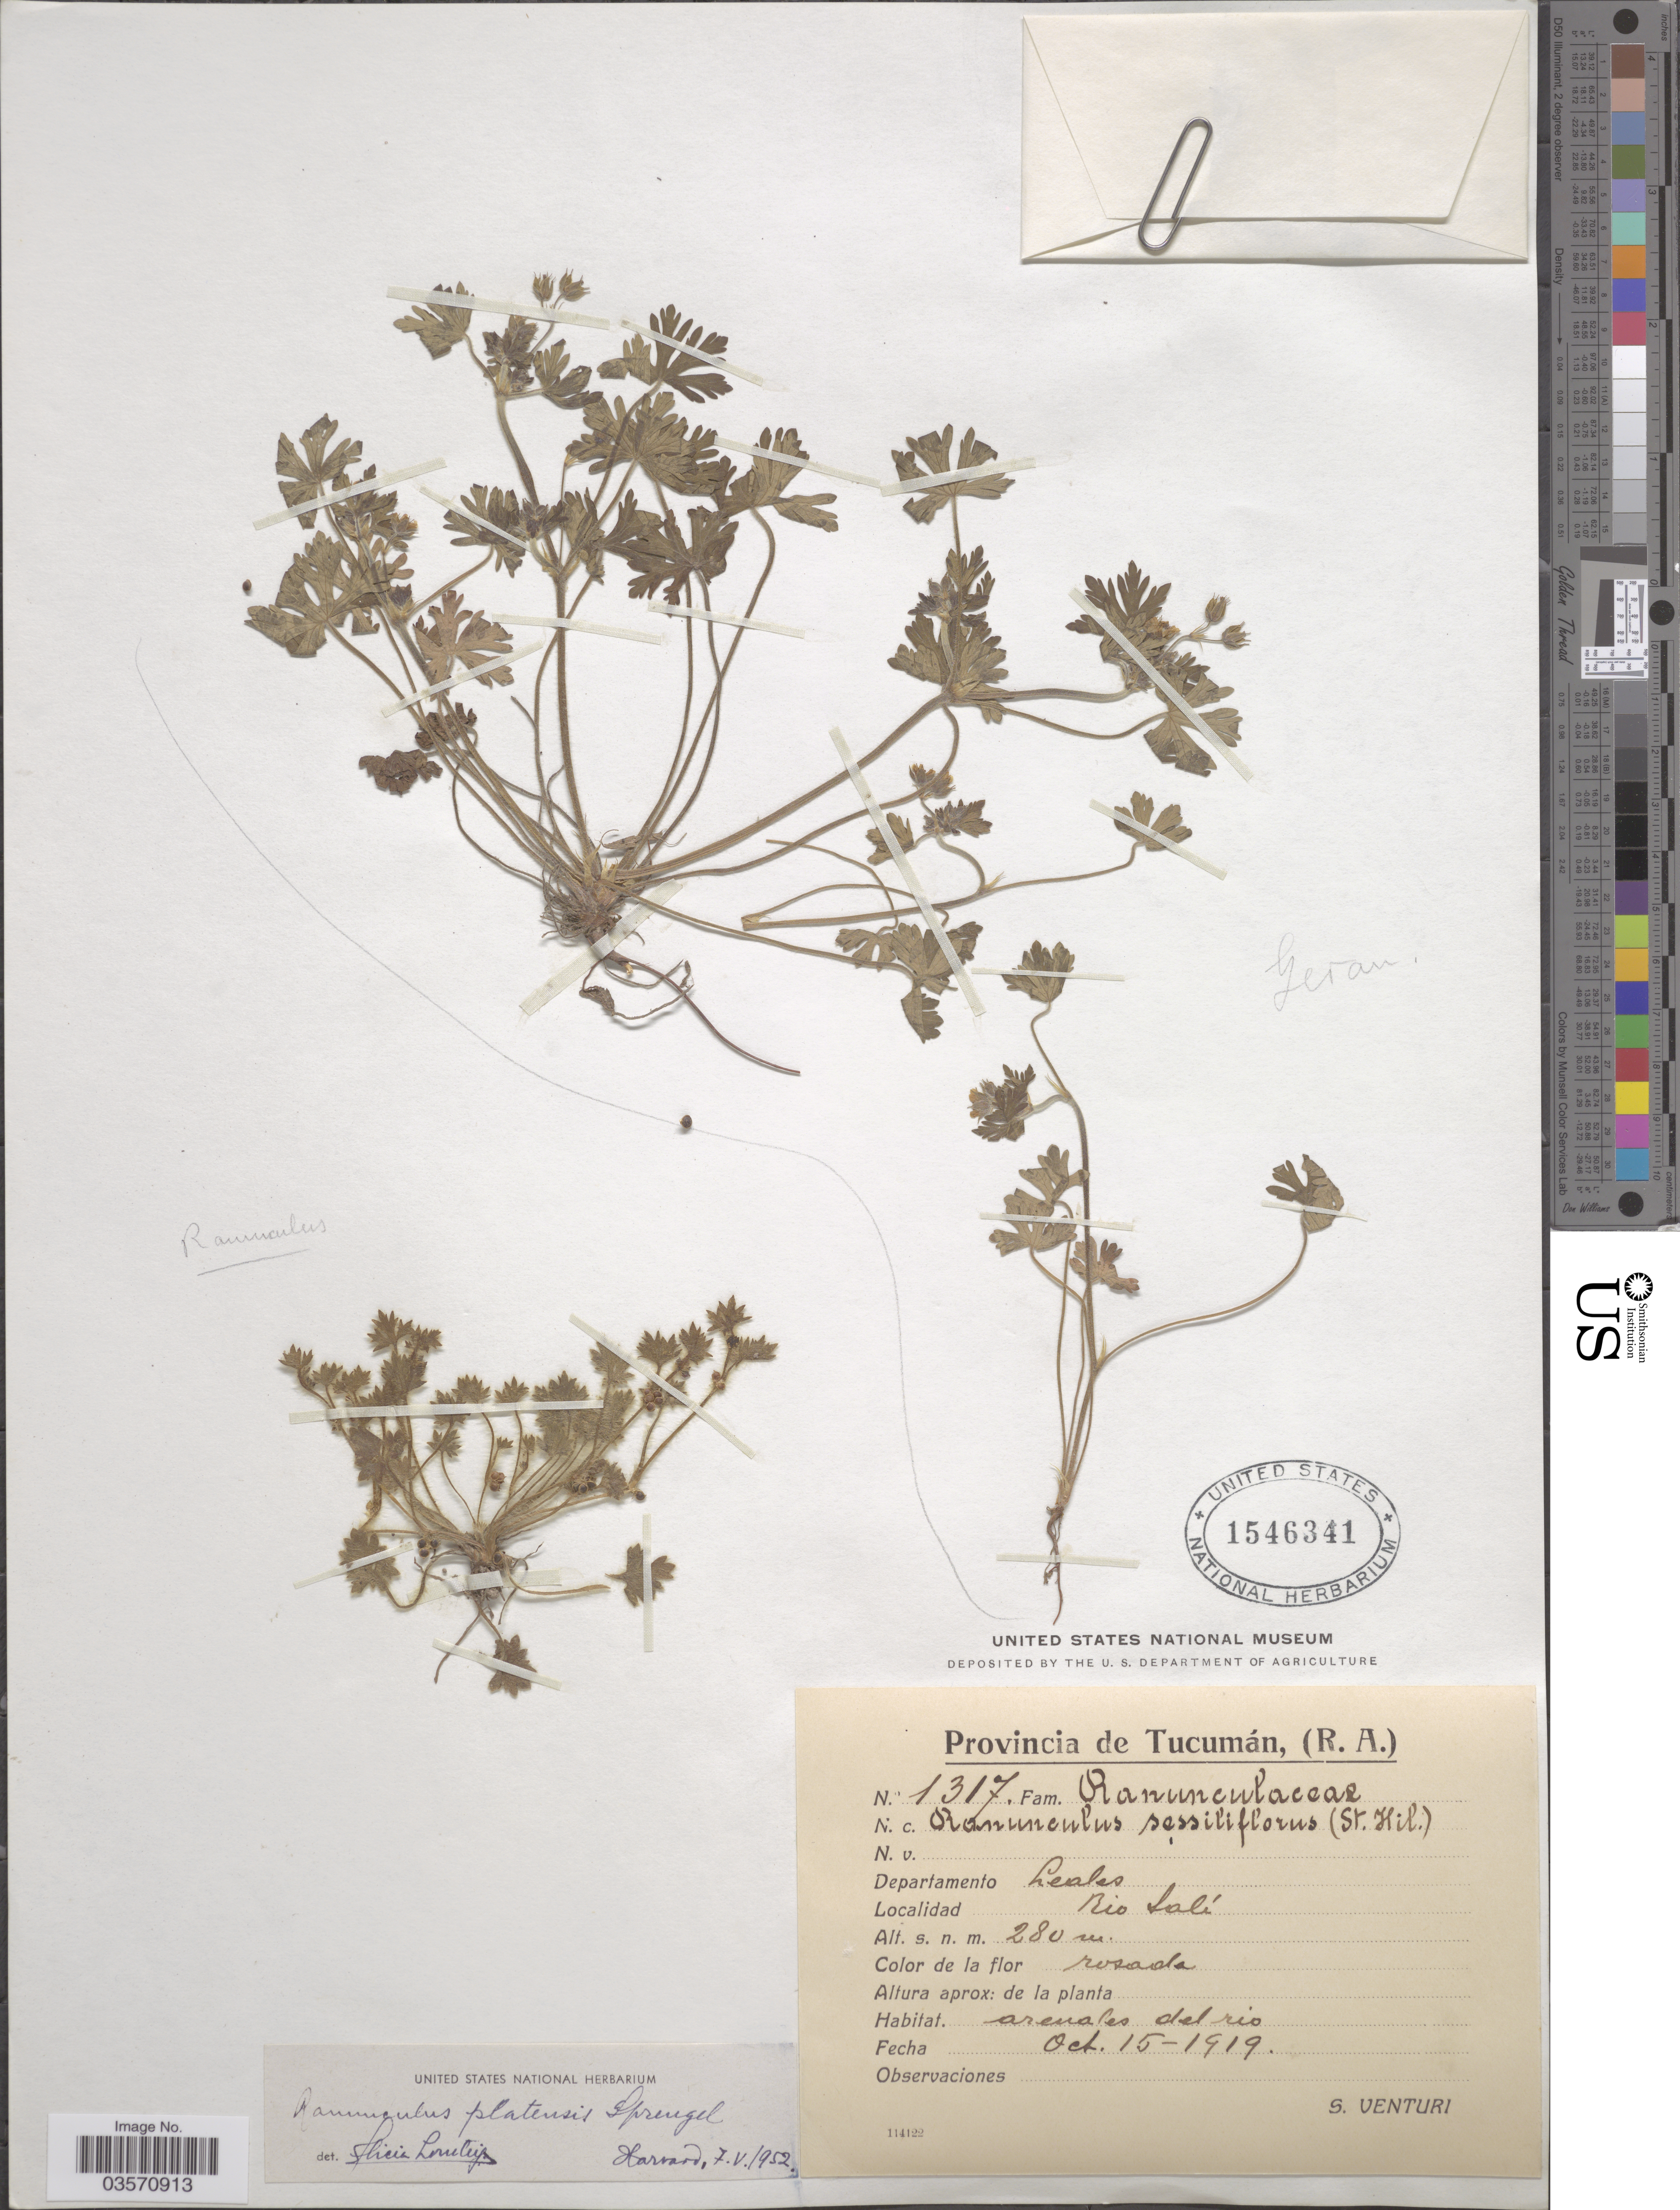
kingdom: Plantae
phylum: Tracheophyta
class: Magnoliopsida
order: Ranunculales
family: Ranunculaceae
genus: Ranunculus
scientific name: Ranunculus platensis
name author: Spreng.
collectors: S. Venturi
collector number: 1317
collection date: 1919-10-15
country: Argentina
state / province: Tucuman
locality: Departamento Leales. Rio Lalí.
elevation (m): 280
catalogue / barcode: US 1546341